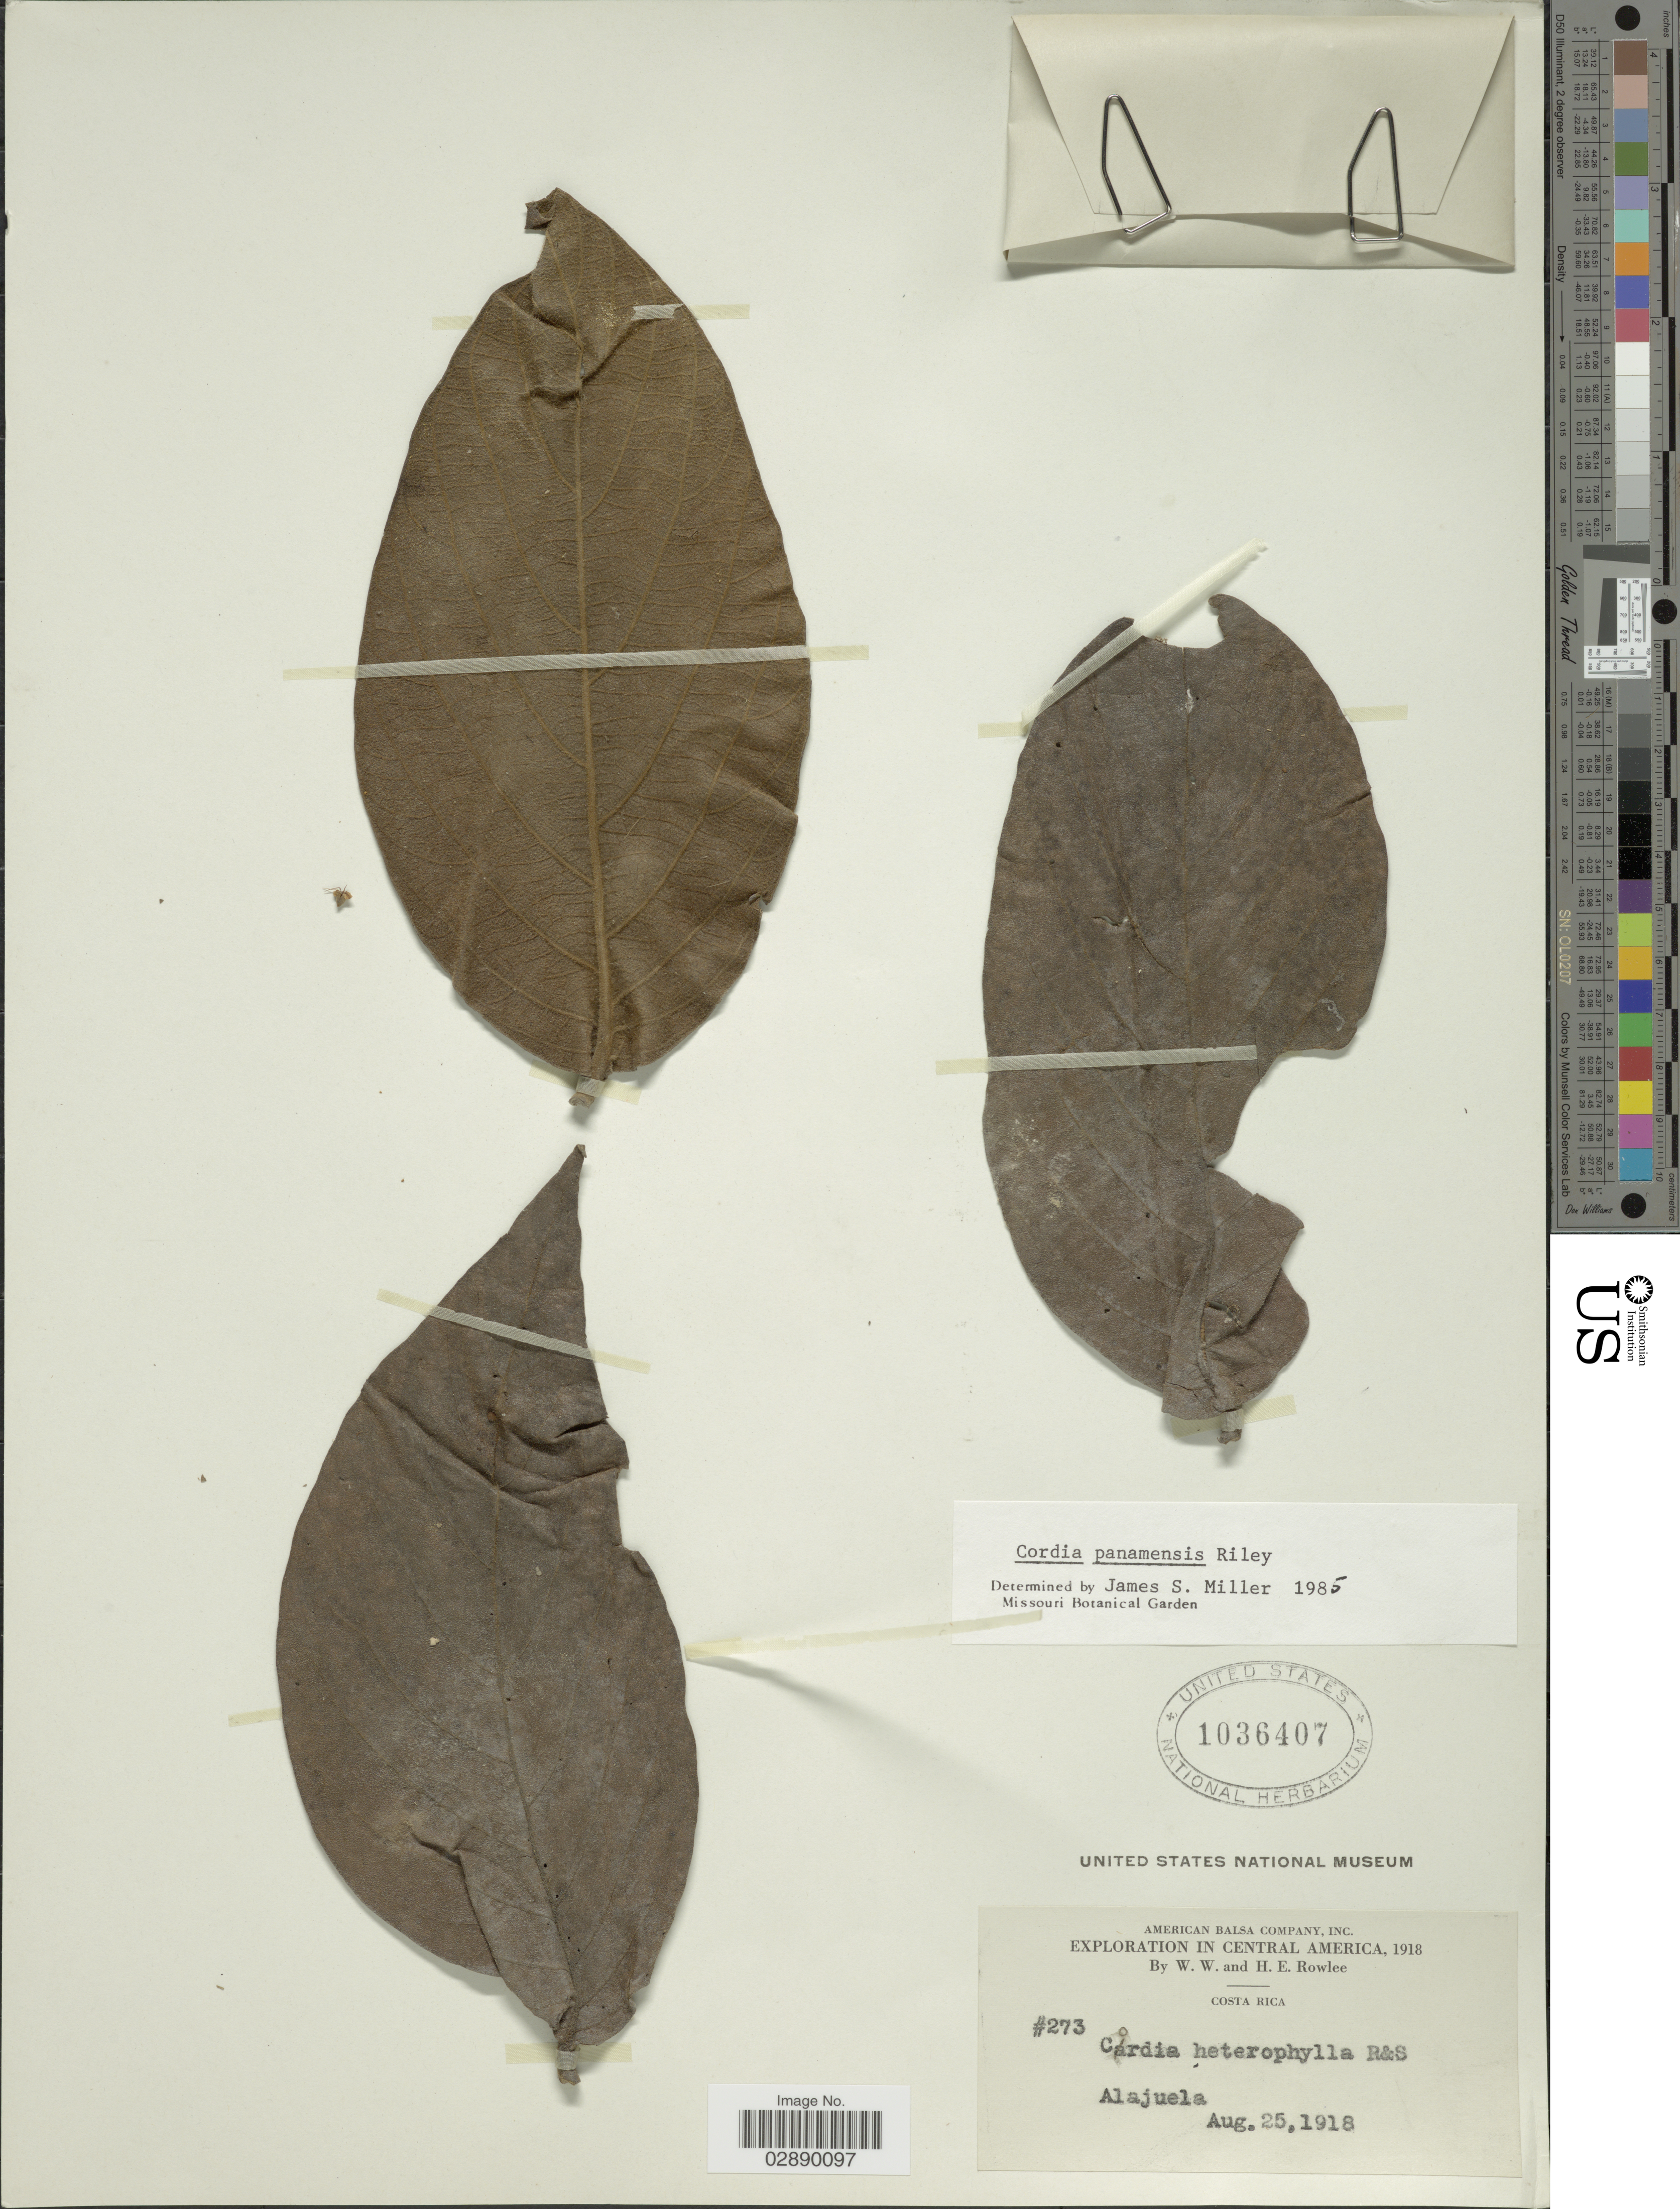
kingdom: Plantae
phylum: Tracheophyta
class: Magnoliopsida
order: Boraginales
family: Cordiaceae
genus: Cordia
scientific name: Cordia panamensis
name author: L. Riley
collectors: W. W. Rowlee & H. E. Rowlee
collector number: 273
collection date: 1918-08-25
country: Costa Rica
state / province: Alajuela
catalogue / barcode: US 1036407